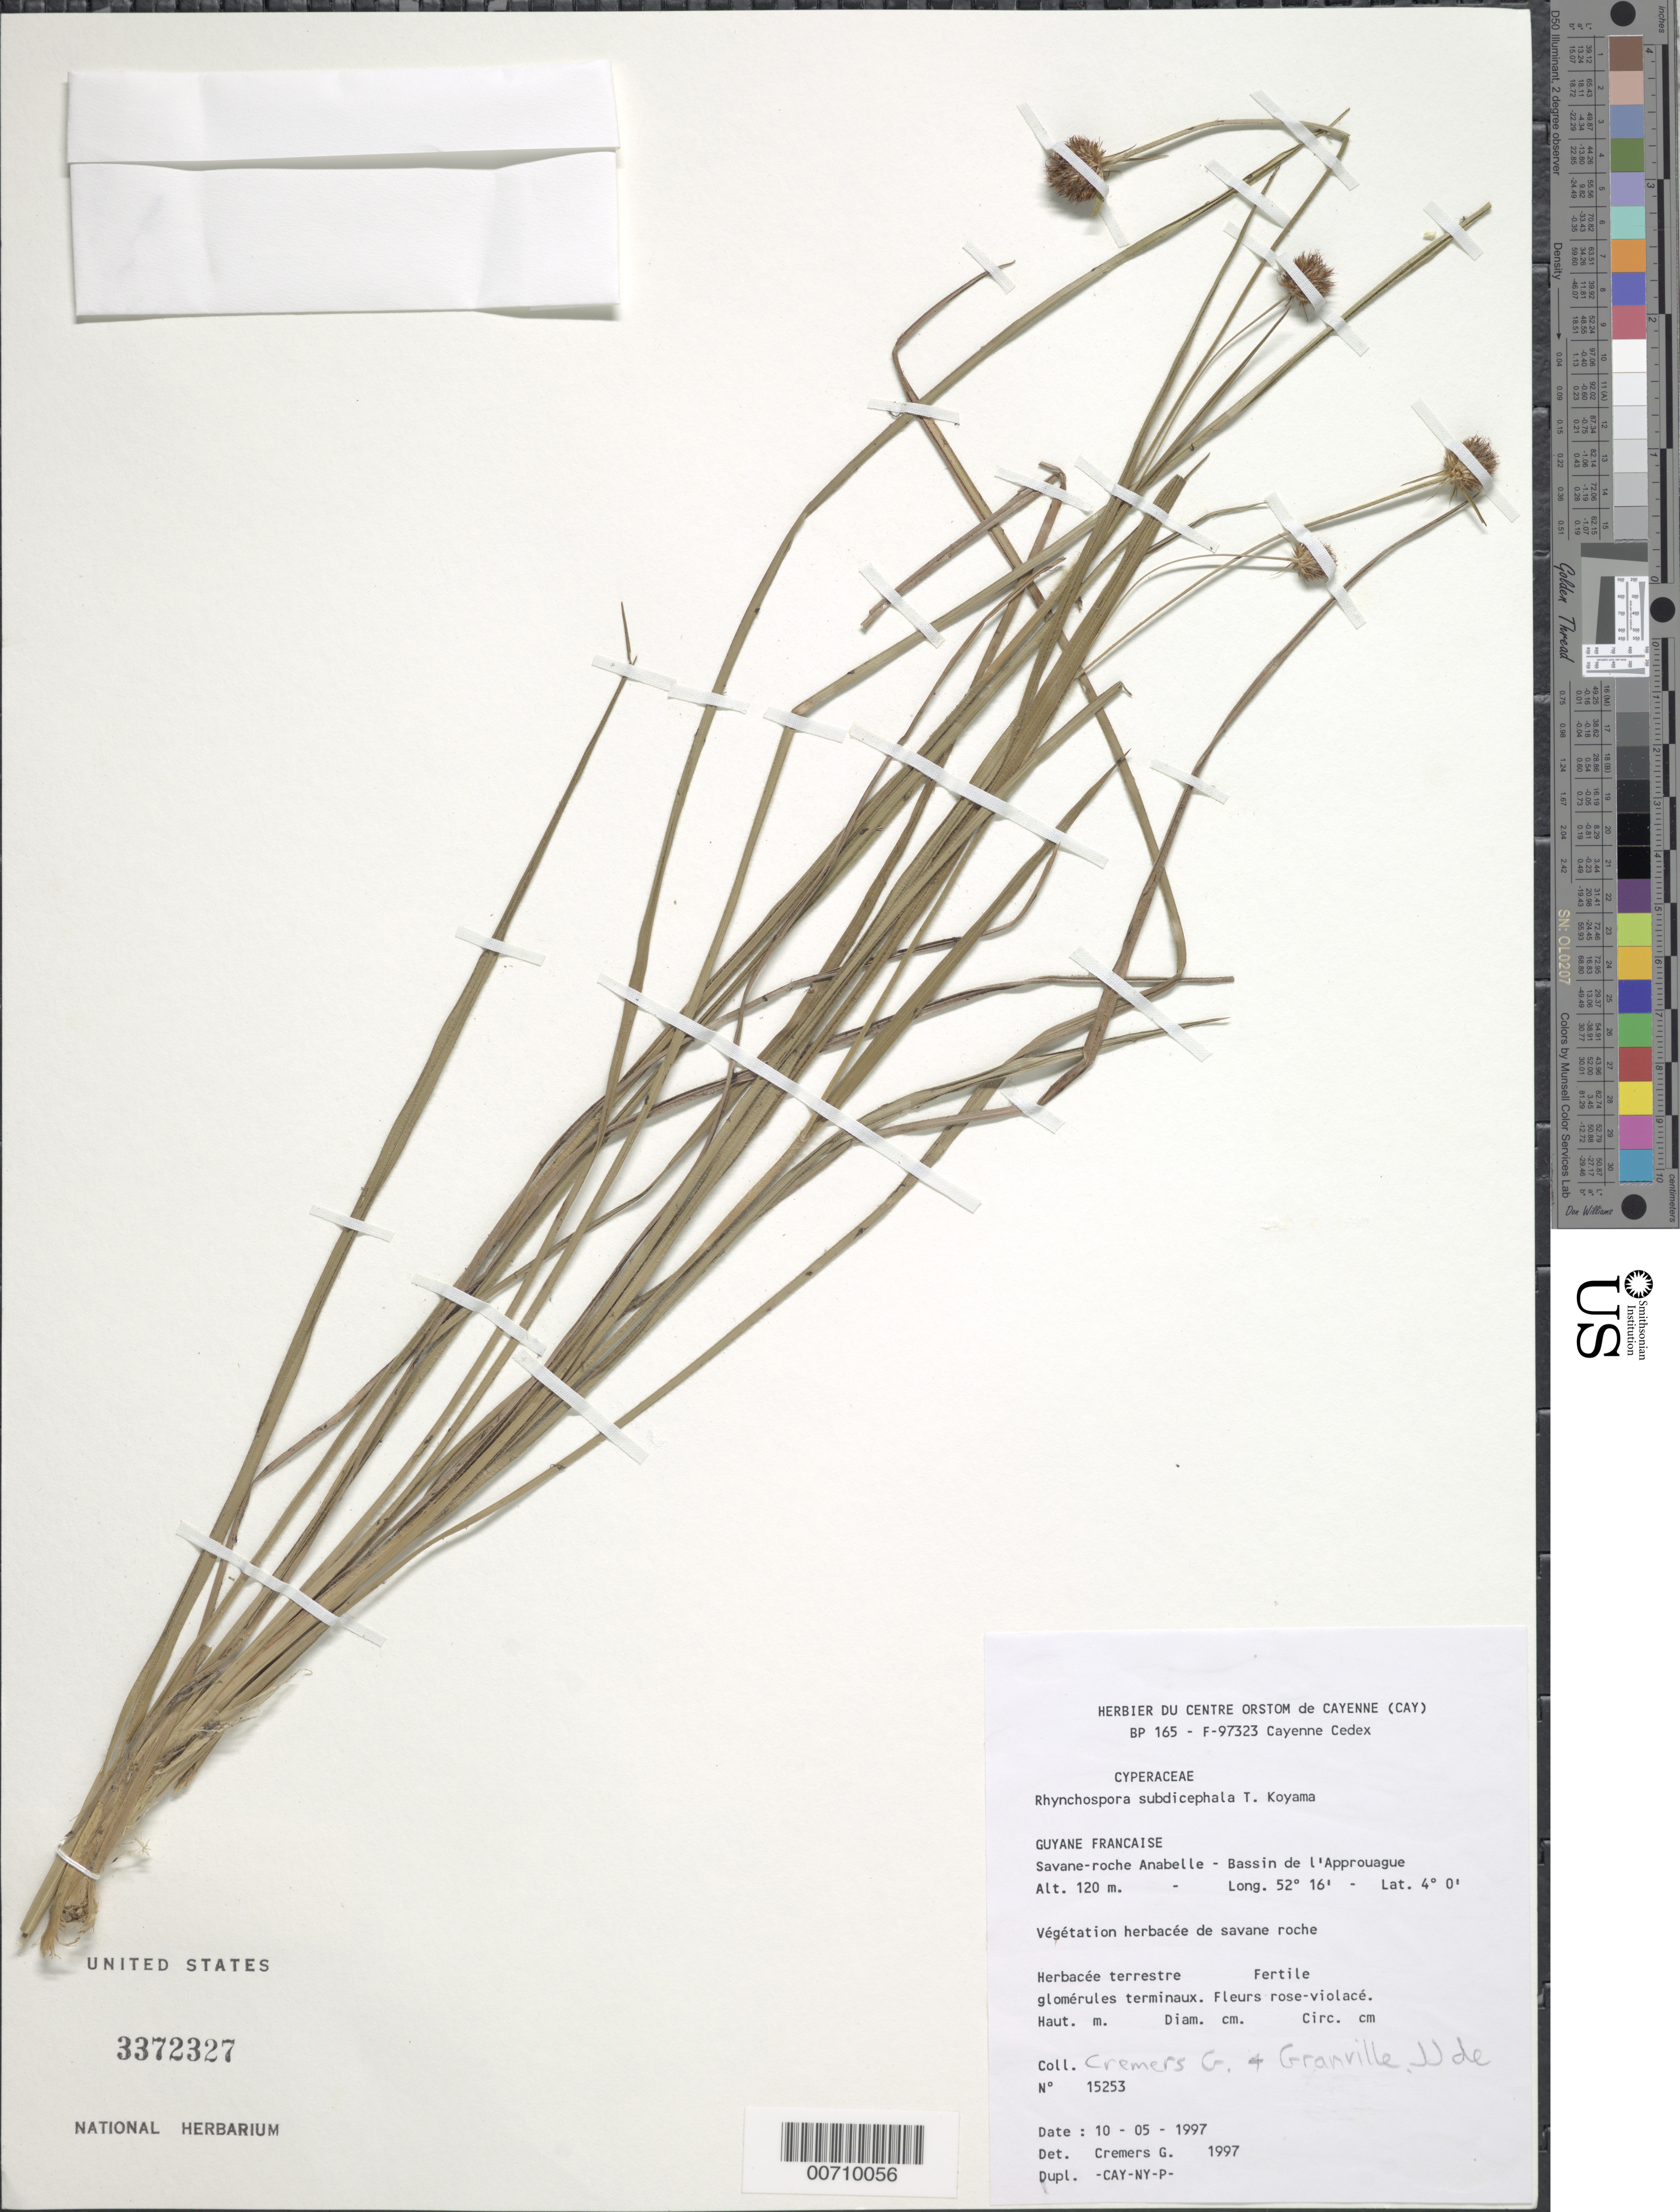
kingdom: Plantae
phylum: Tracheophyta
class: Liliopsida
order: Poales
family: Cyperaceae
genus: Rhynchospora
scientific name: Rhynchospora subdicephala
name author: T. Koyama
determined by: Cremers, Georges A.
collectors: G. Cremers & J.-J. de Granville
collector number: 15253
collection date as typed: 10-May-97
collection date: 1997-05-10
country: French Guiana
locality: Savane Roche de Virginie, Bassin de l'Approuague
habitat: Vegetation herbacée de savane roche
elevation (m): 120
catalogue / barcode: US 3372327